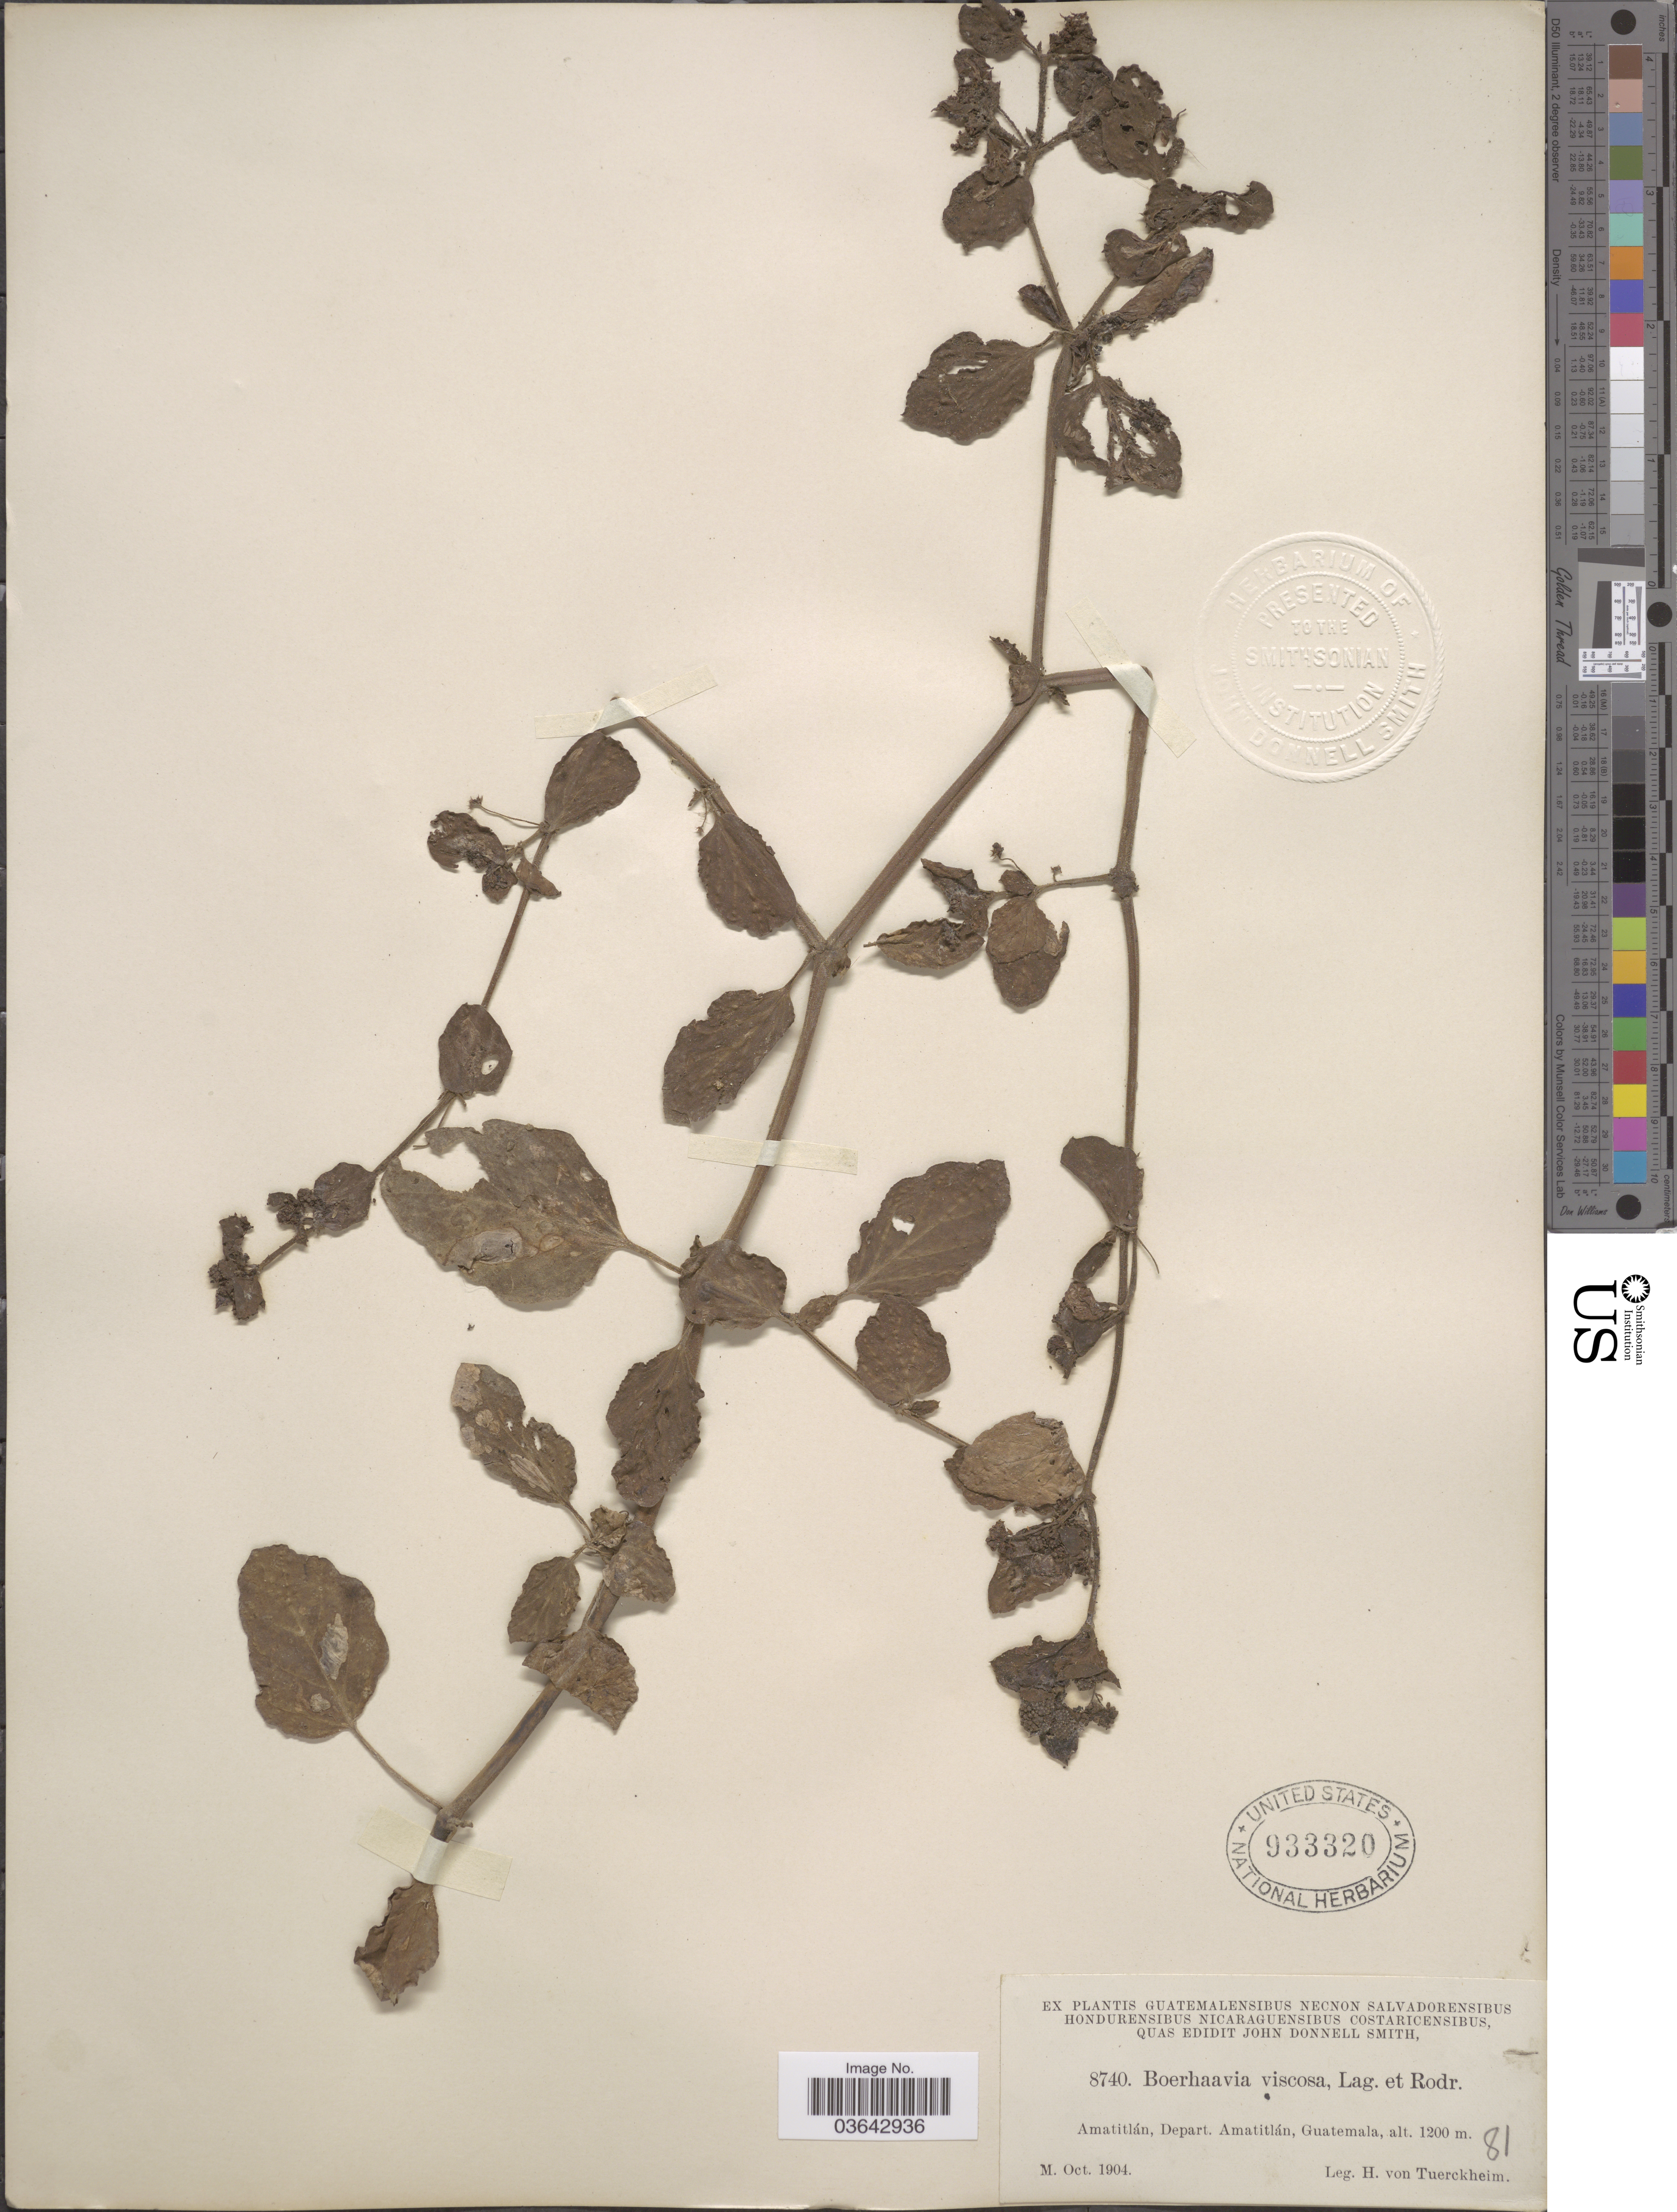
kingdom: Plantae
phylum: Tracheophyta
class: Magnoliopsida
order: Caryophyllales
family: Nyctaginaceae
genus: Boerhavia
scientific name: Boerhavia caribaea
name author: Jacq.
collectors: H. von Türckheim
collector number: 8740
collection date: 1904-10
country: Guatemala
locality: Amatitlán, Depart. Amatitlán.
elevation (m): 1200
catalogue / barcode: US 933320